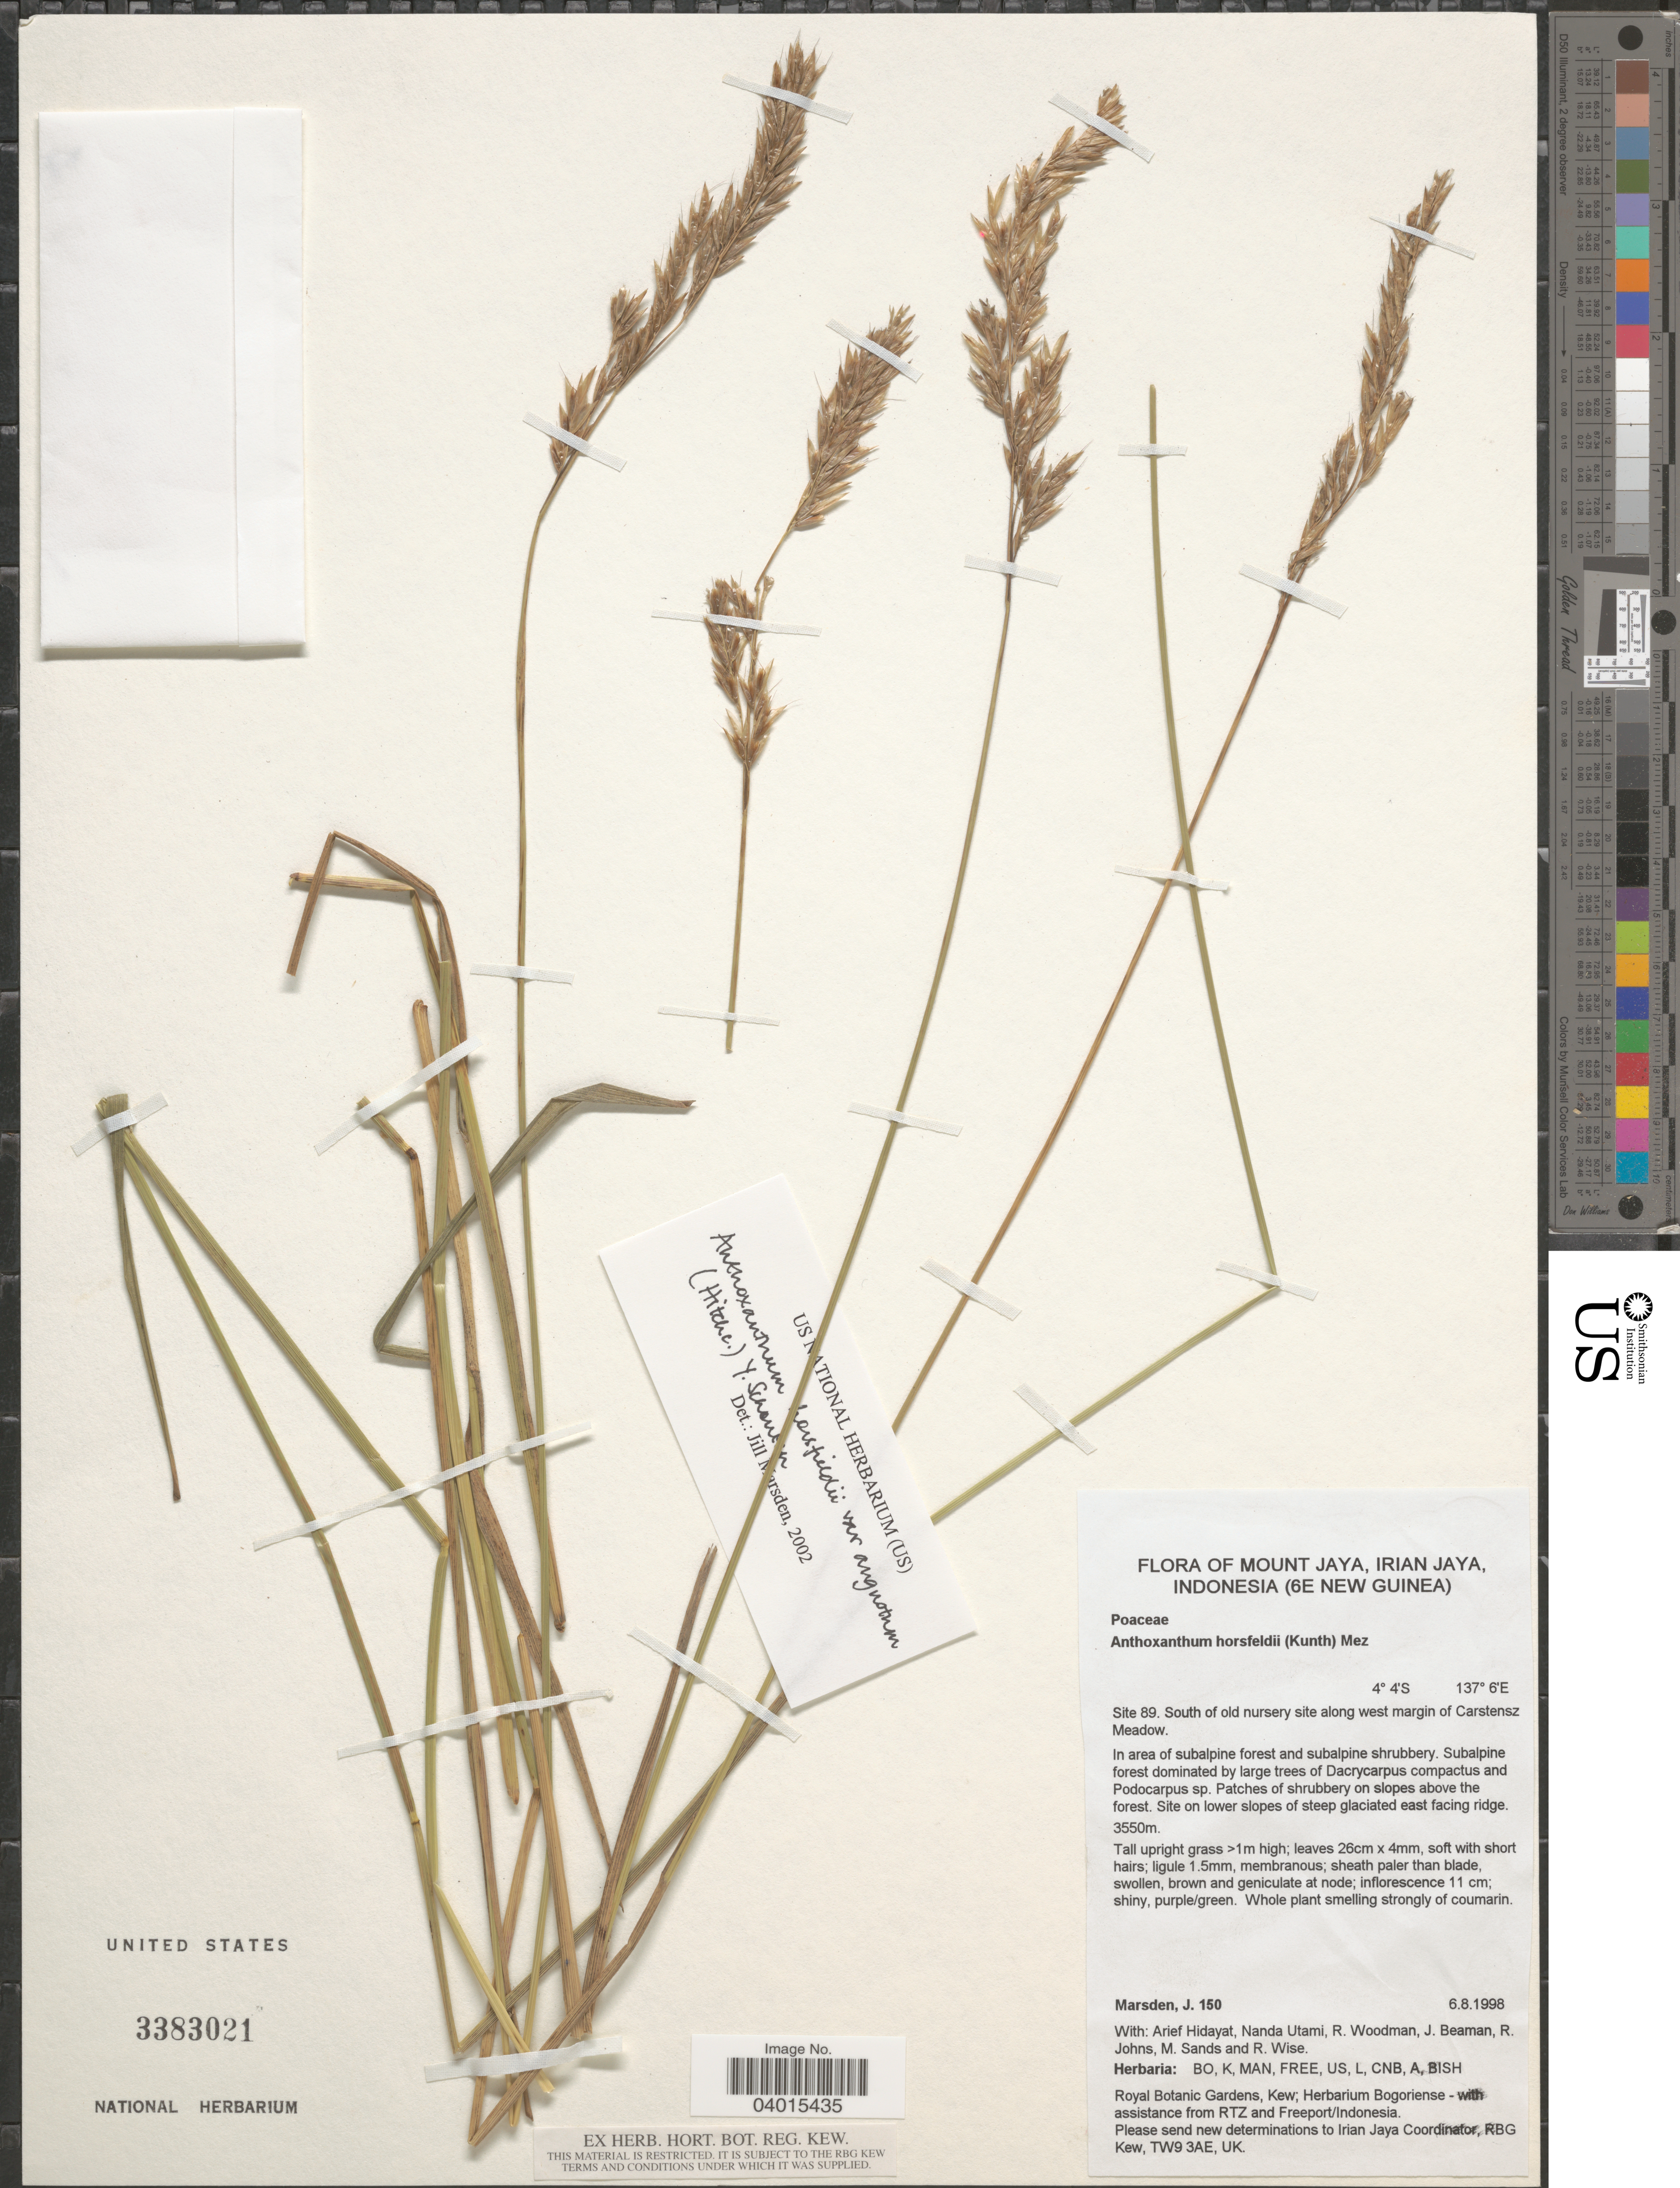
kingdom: Plantae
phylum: Tracheophyta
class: Liliopsida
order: Poales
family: Poaceae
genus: Anthoxanthum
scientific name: Anthoxanthum horsfieldii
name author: (Benn.) Mez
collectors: J. Marsden, A. Hidayat, N. Utami & R. Woodman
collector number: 150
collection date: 1998-08-06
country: Indonesia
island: New Guinea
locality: Mount Jaya, Irian Jaya (6e New Guinea). Site 89. South of old nursery site along west margin of Carstensz Meadow.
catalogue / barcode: US 3383021